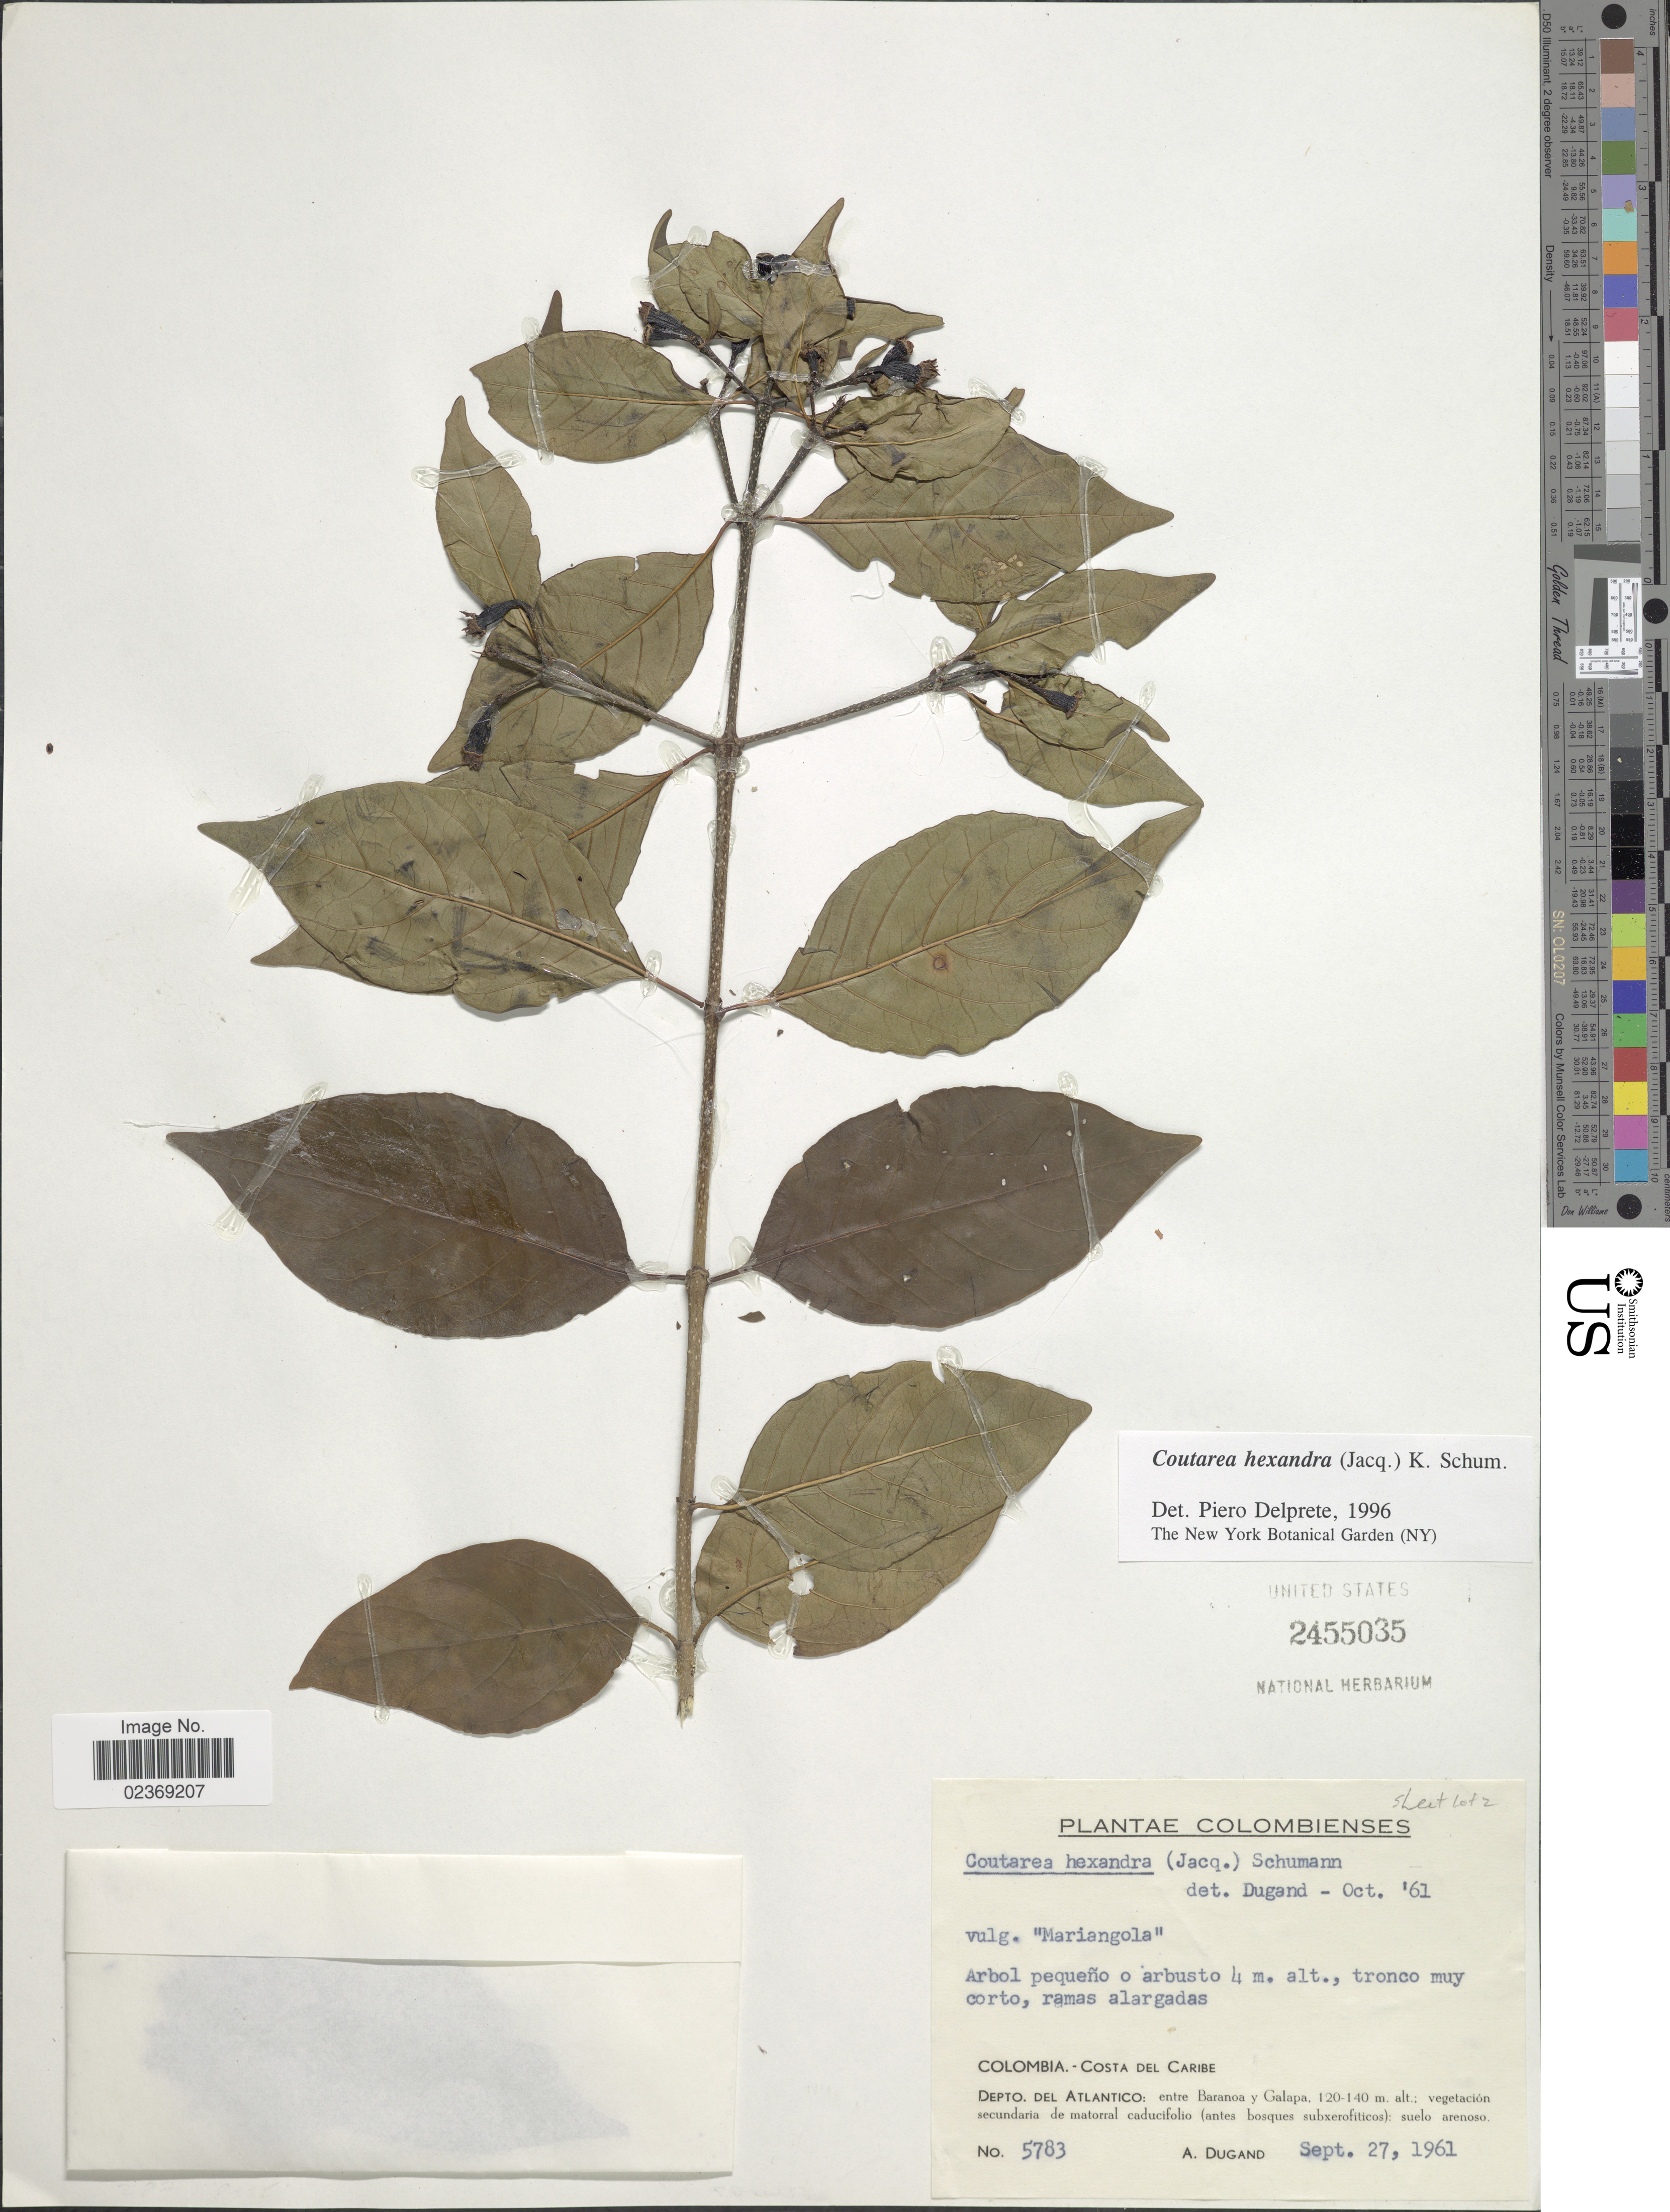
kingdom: Plantae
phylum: Tracheophyta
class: Magnoliopsida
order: Gentianales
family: Rubiaceae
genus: Coutarea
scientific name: Coutarea hexandra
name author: (Jacq.) K. Schum.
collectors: A. Dugand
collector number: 5783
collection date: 1961-09-27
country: Colombia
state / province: Atlántico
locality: Costa del Caribe. Depto. del Atlantico: entre Baranoa y Galapa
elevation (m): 120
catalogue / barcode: US 2455035